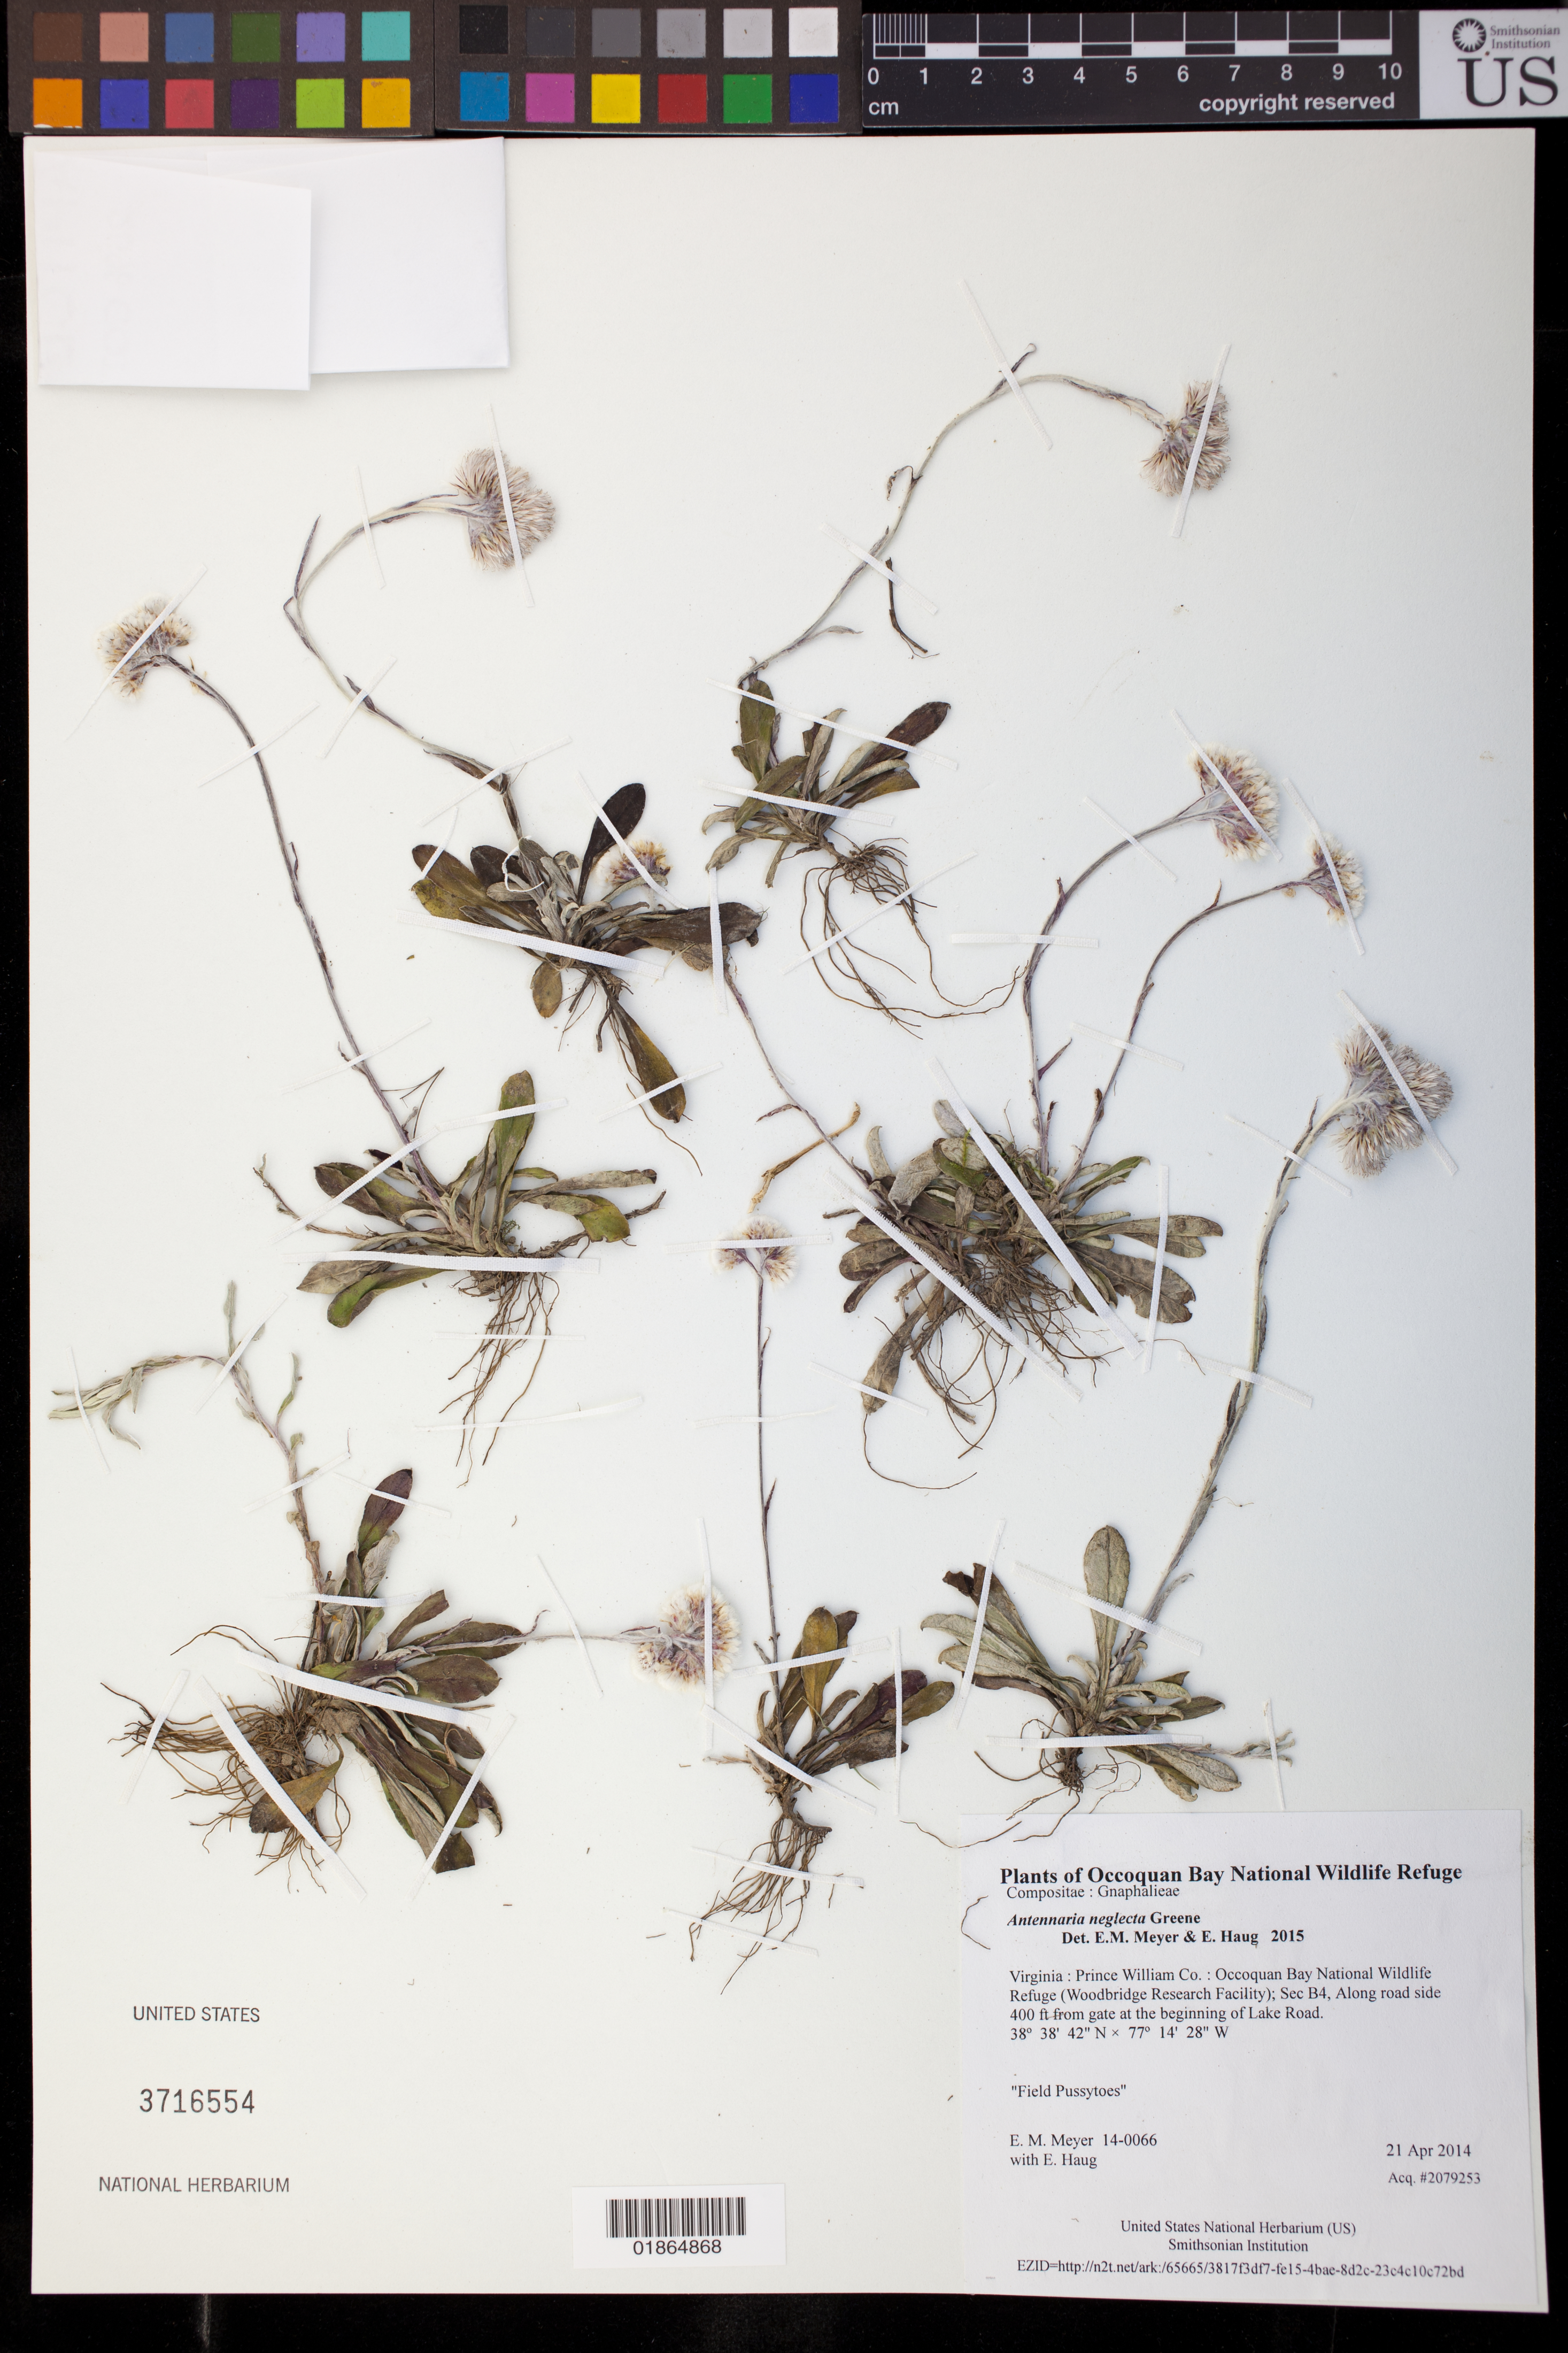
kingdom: Plantae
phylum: Tracheophyta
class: Magnoliopsida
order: Asterales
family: Asteraceae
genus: Antennaria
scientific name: Antennaria neglecta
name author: Greene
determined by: Meyer, E. M.; Haug, E.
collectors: E. M. Meyer & E. Haug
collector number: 14-0066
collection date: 2014-04-21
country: United States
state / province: Virginia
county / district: Prince William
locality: Occoquan Bay National Wildlife Refuge (Woodbridge Research Facility); Sec B4, Along road side 400 ft from gate at the beginning of Lake Road.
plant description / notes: Field Pussytoes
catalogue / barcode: US 3716554